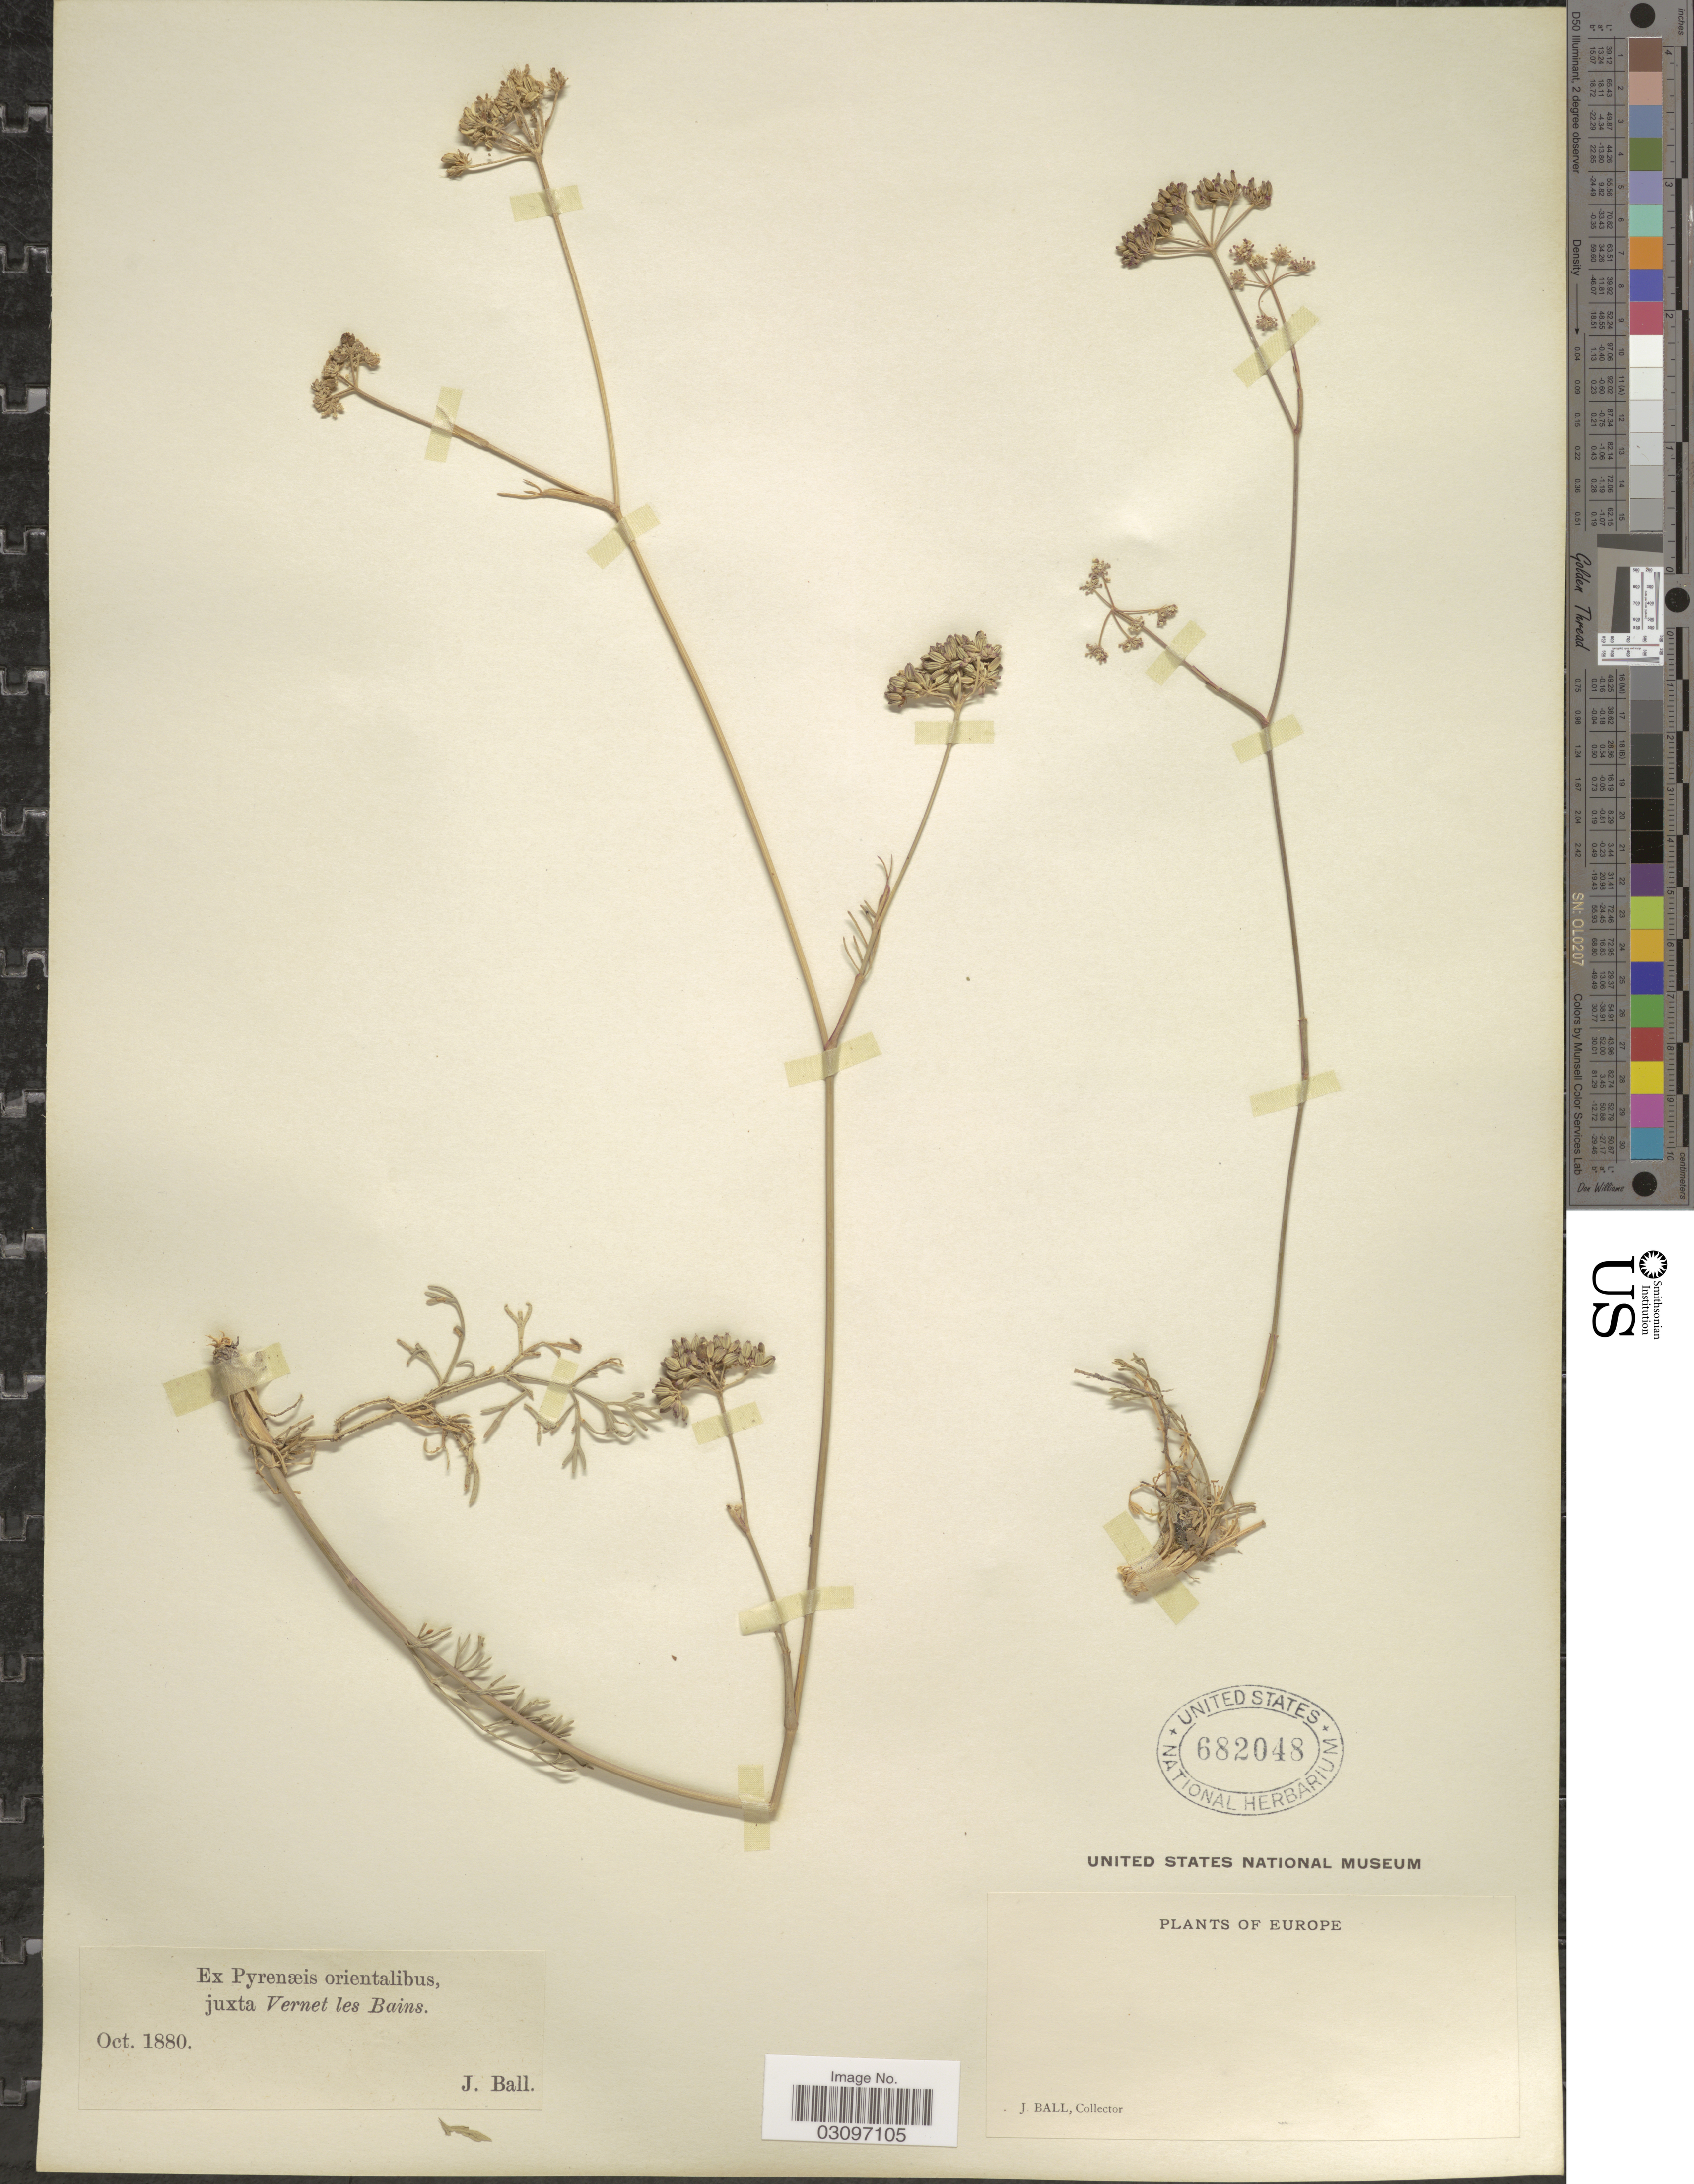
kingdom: Plantae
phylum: Tracheophyta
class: Magnoliopsida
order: Apiales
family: Apiaceae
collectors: J. Ball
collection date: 1880-10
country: France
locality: Europe. Ex Pyrenæis orientalibus, juxta Vernet les Bains.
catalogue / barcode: US 682048